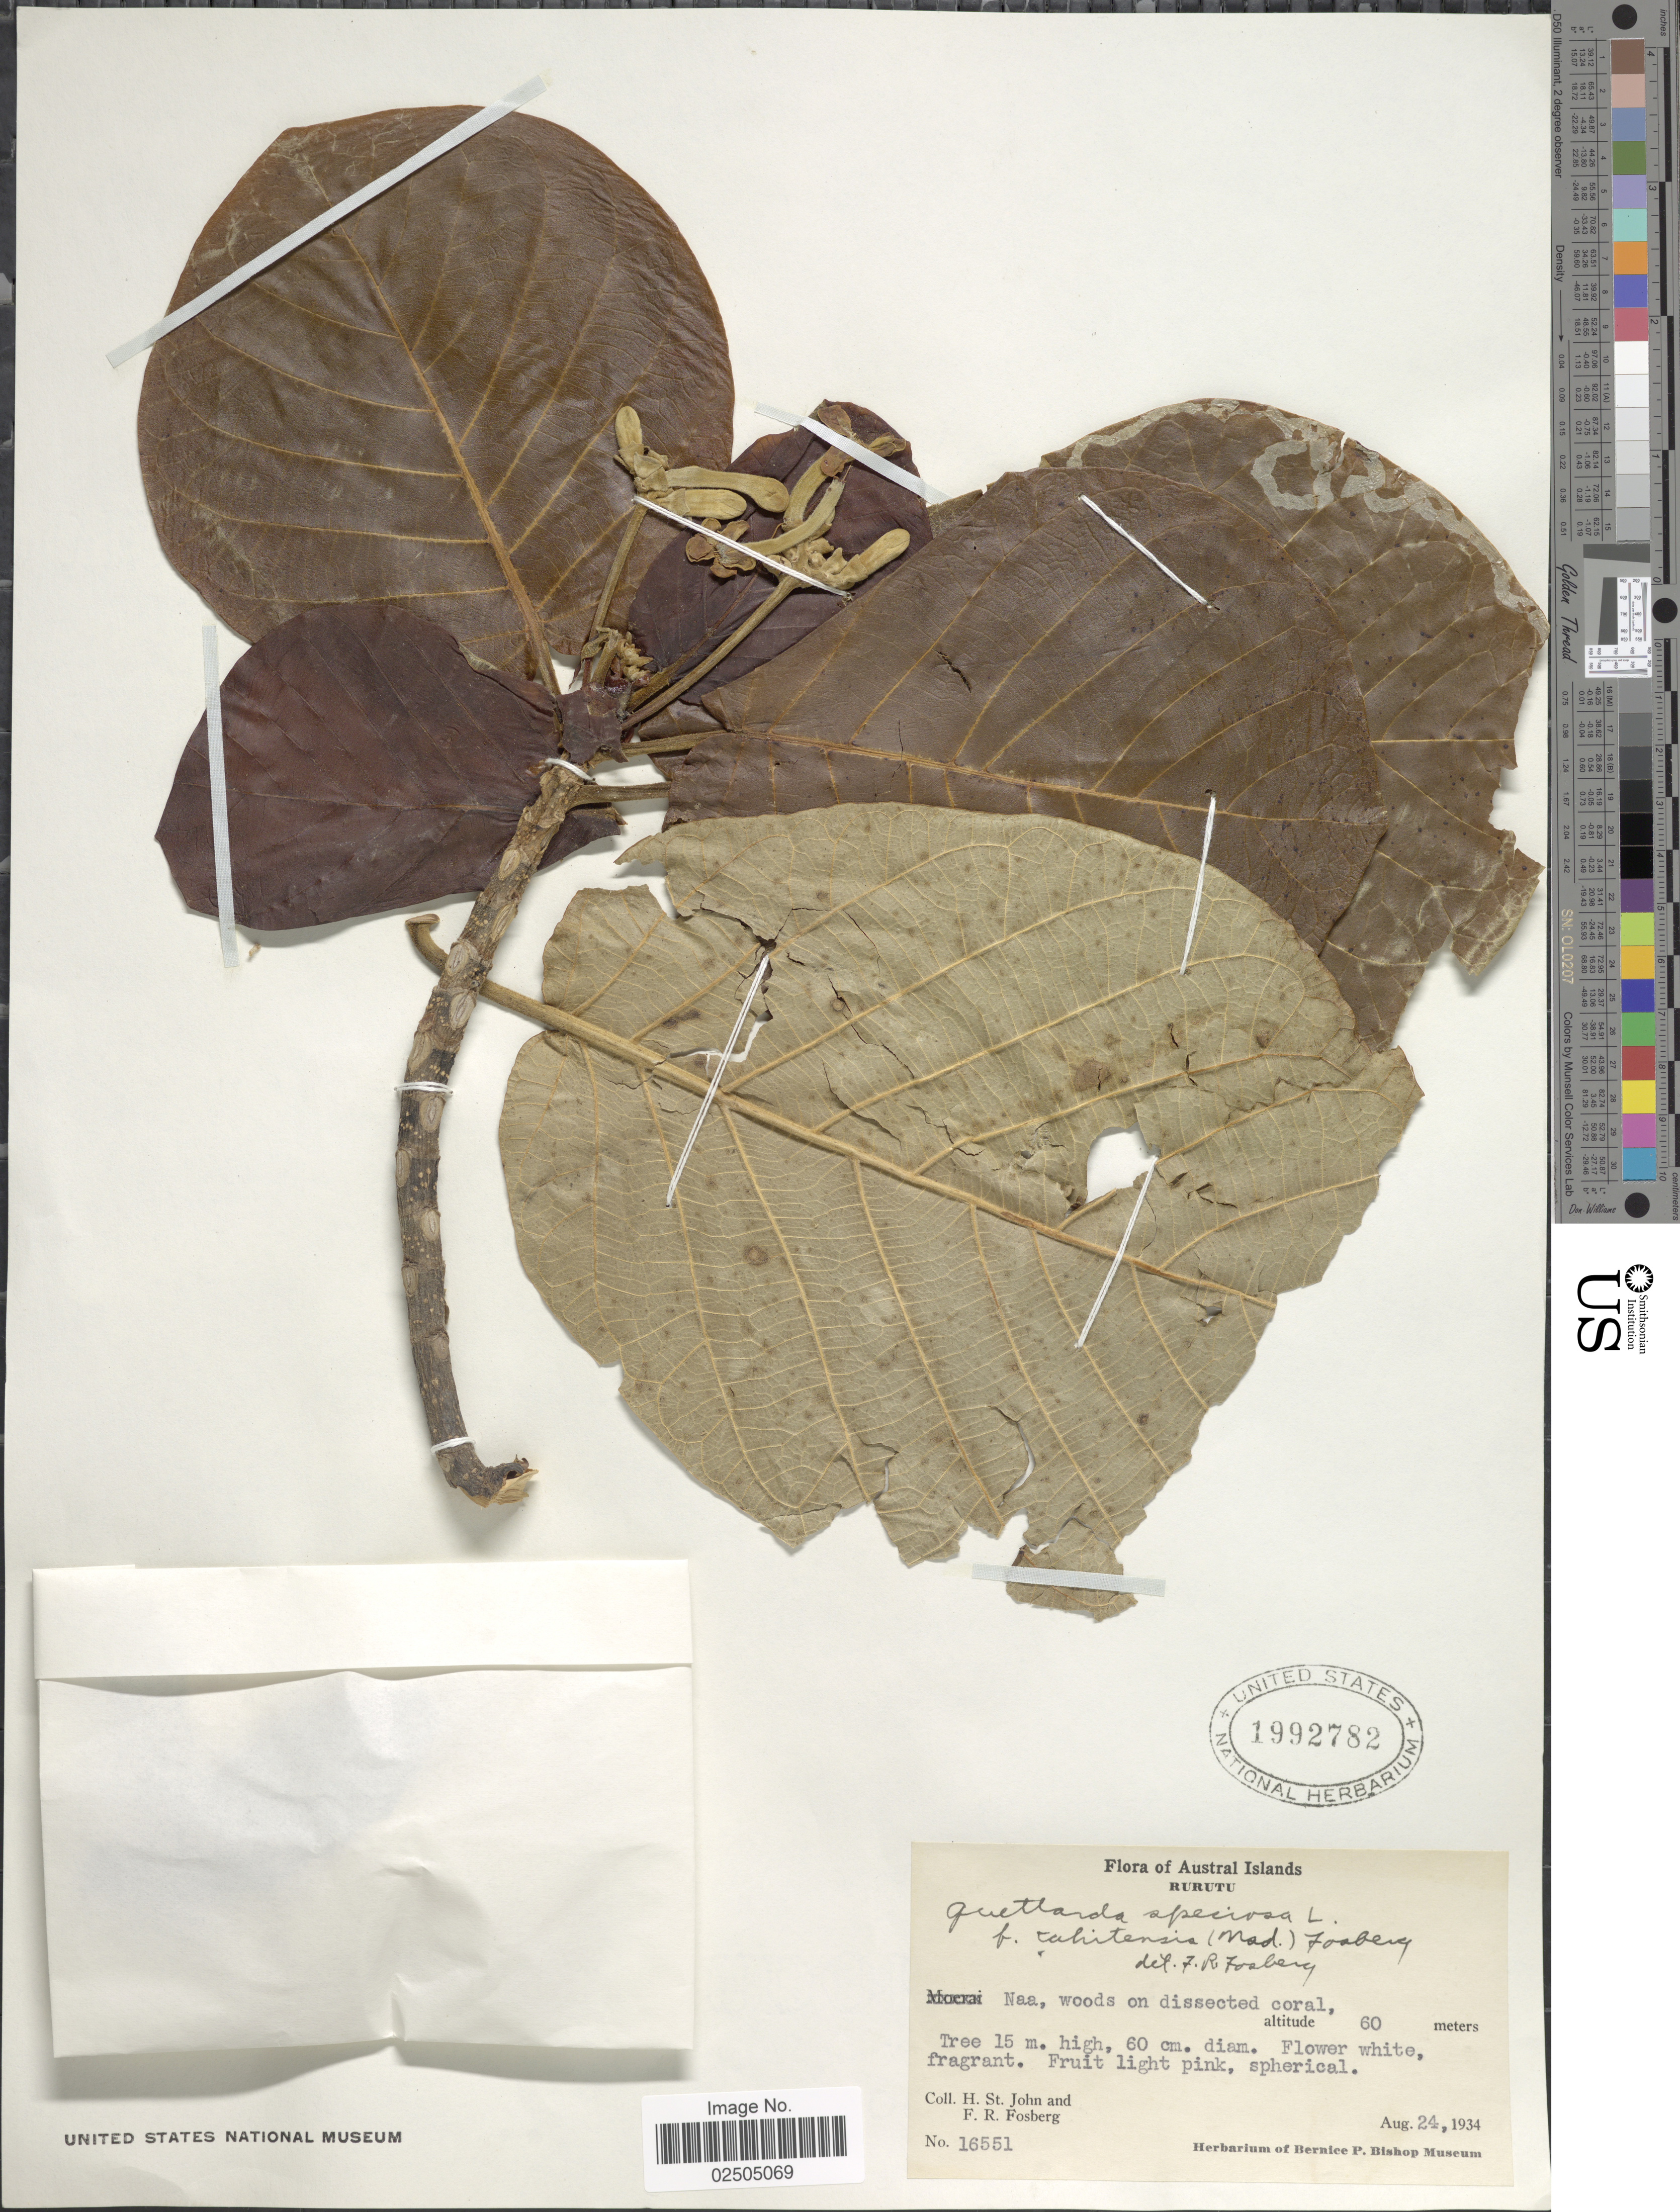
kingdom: Plantae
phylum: Tracheophyta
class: Magnoliopsida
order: Gentianales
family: Rubiaceae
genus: Guettarda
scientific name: Guettarda speciosa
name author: L.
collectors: H. St. John & F. R. Fosberg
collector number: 16551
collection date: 1934-08-24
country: French Polynesia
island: Rurutu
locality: Austral Islands, Rurutu, Naa, woods on dissected coral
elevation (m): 60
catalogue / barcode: US 1992782